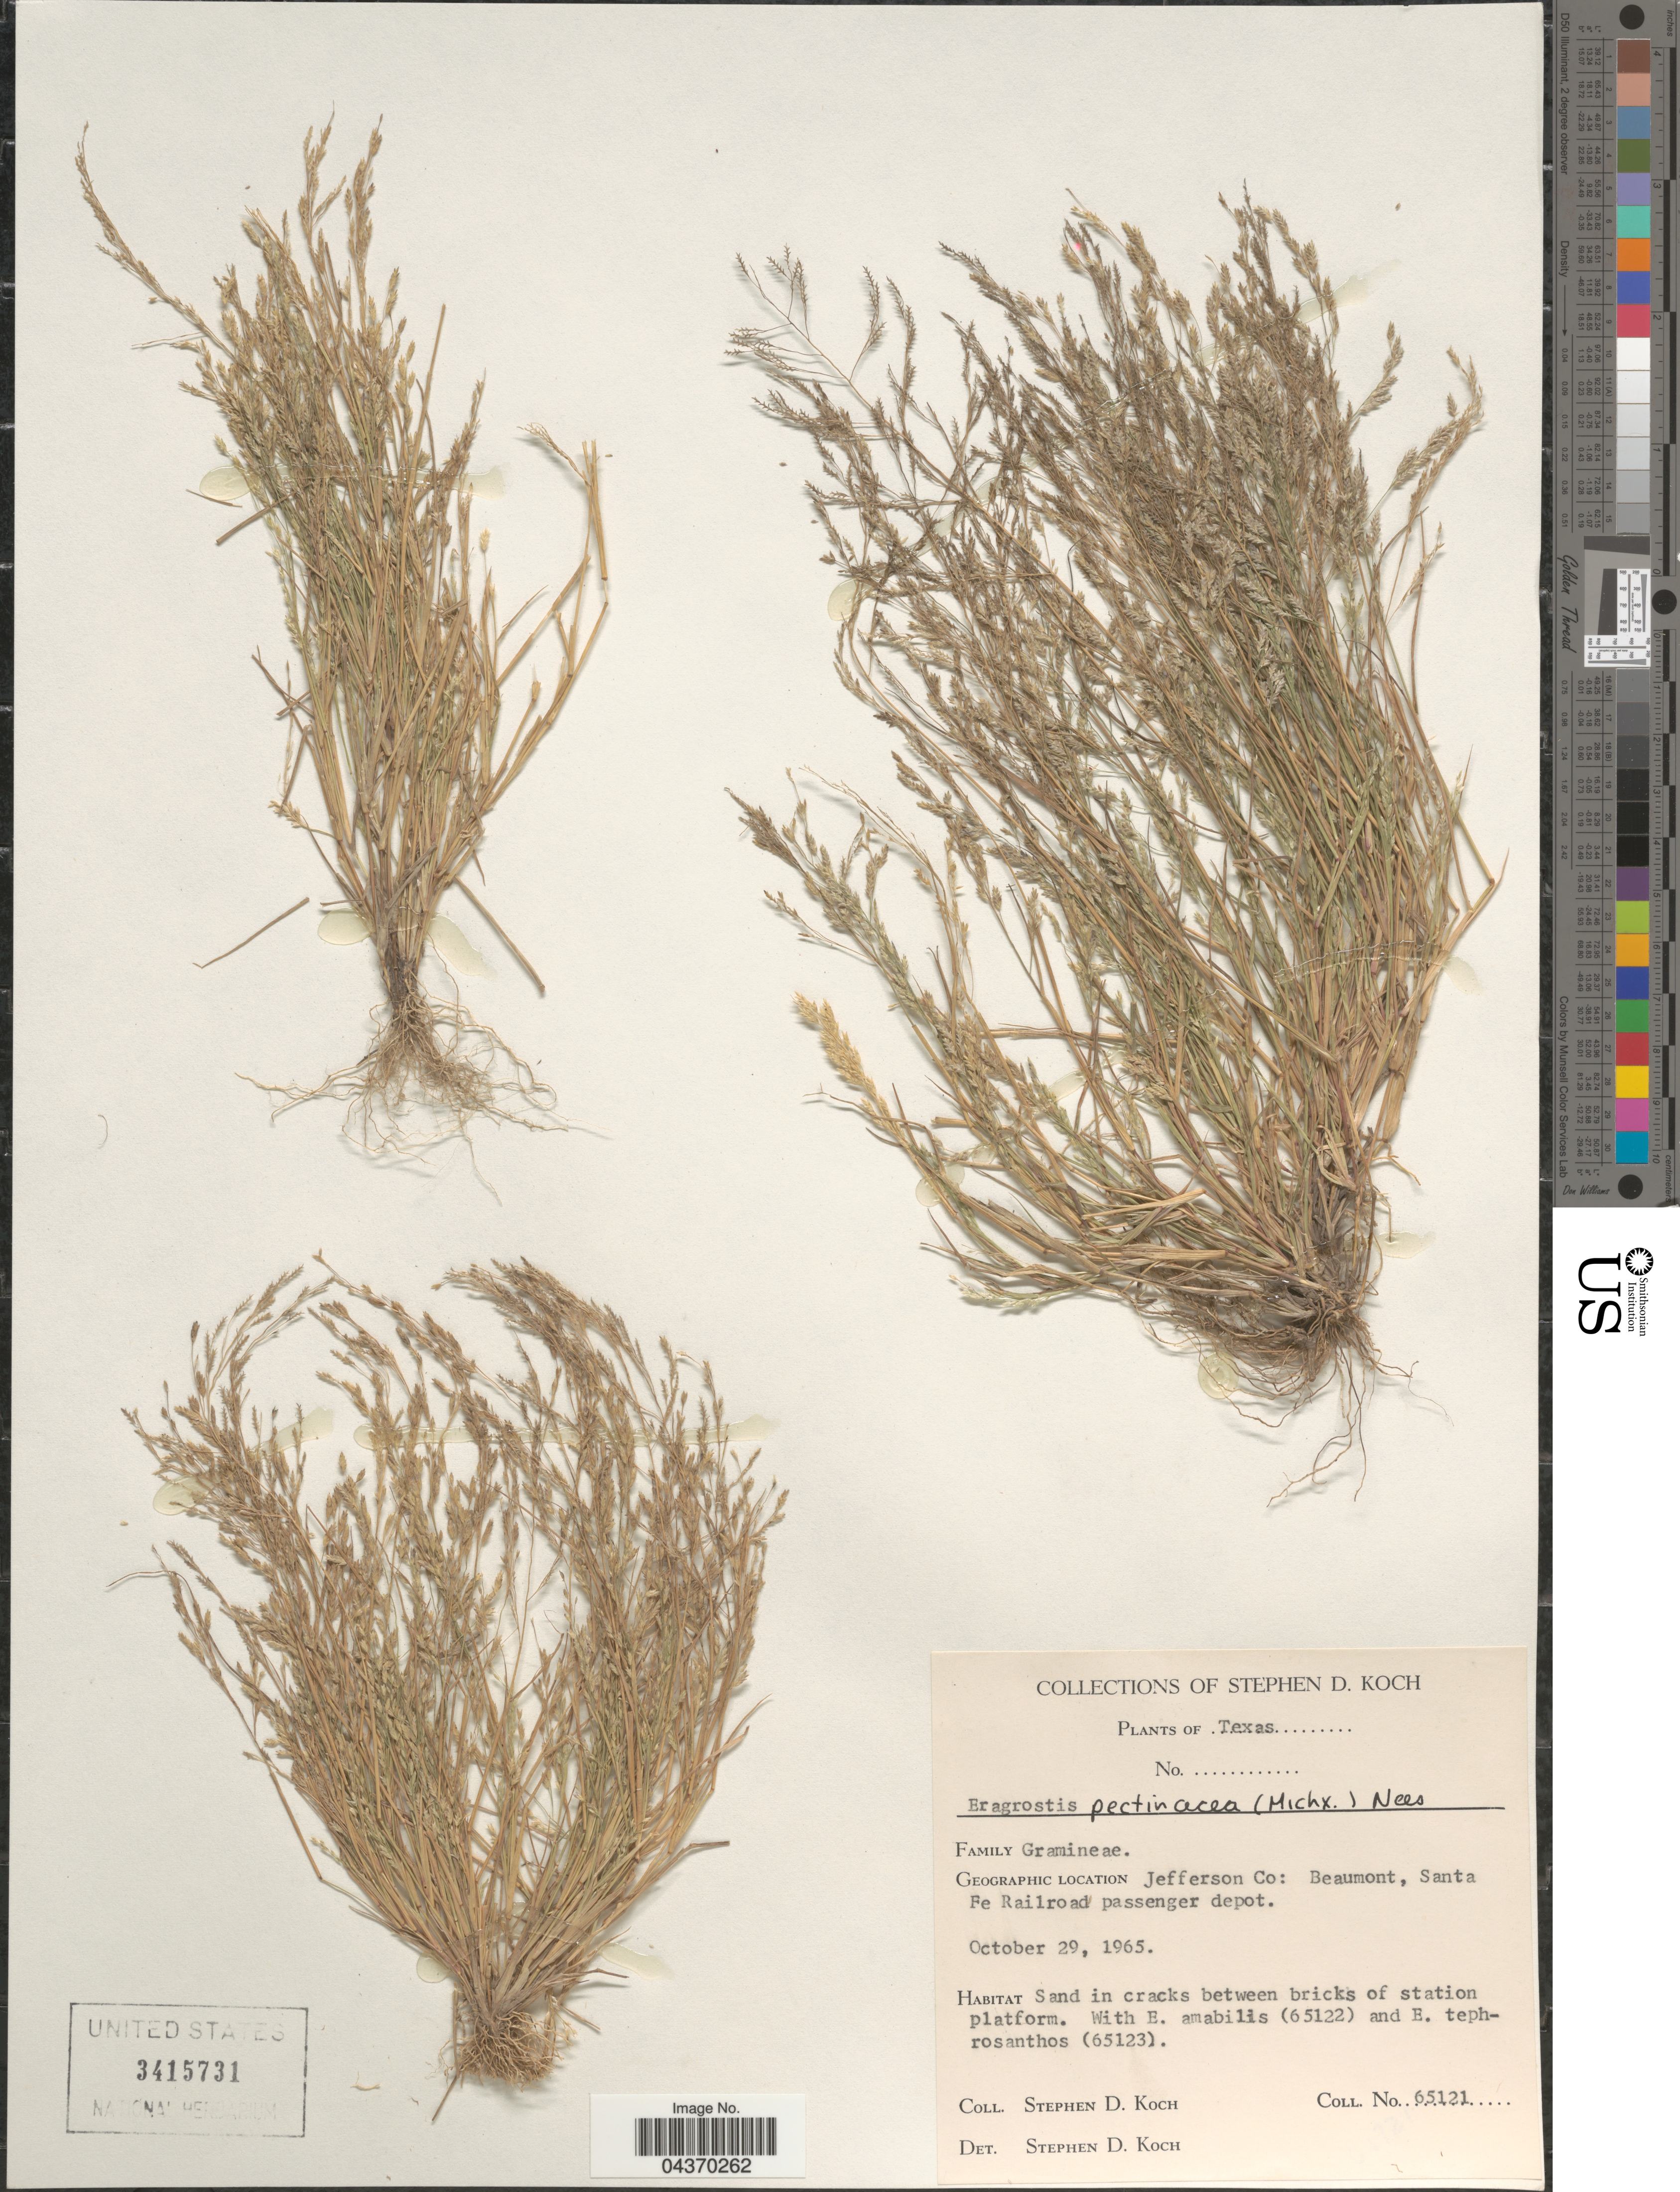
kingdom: Plantae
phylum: Tracheophyta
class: Liliopsida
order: Poales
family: Poaceae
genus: Eragrostis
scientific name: Eragrostis pectinacea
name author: (Michx.) Nees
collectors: S. D. Koch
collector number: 65121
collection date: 1965-10-29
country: United States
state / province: Texas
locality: Jefferson Co: Beaumont, Santa Fe Railroad passenger depot.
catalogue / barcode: US 3415731